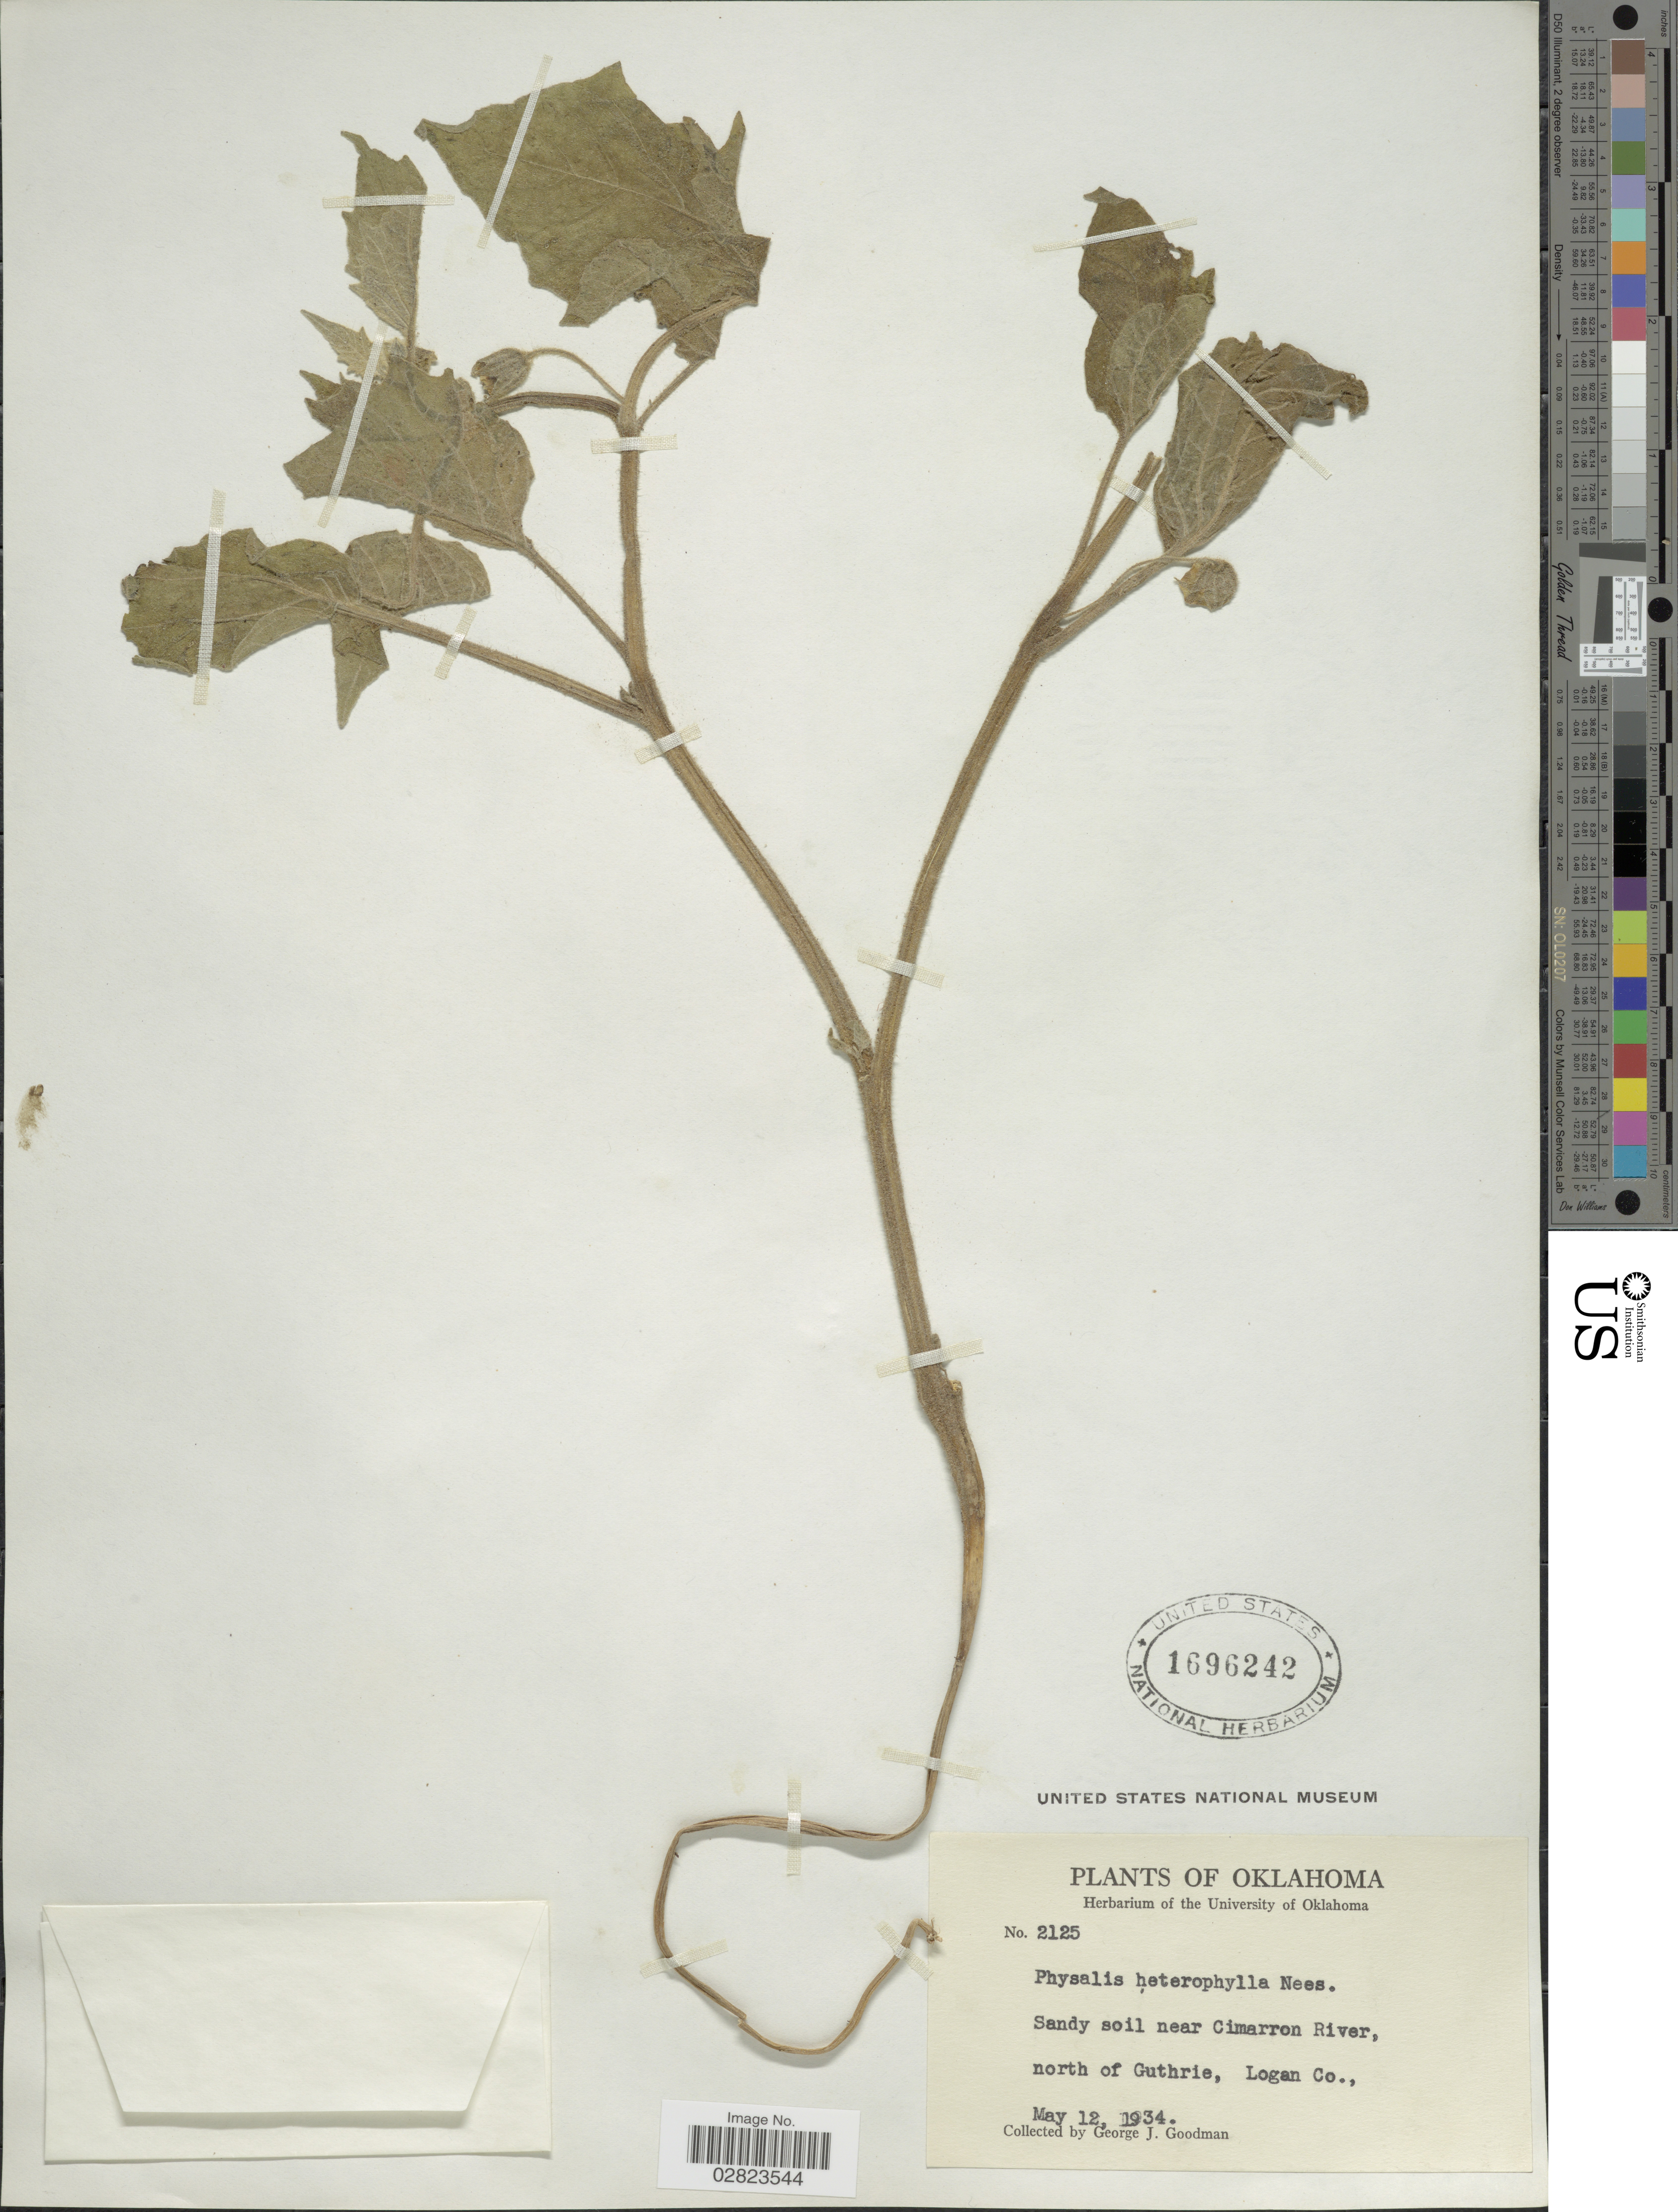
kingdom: Plantae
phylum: Tracheophyta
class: Magnoliopsida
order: Solanales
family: Solanaceae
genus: Physalis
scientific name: Physalis heterophylla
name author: Nees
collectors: G. J. Goodman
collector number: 2125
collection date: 1934-05-12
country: United States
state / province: Oklahoma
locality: Sandy soil near Cimarron River north of Guthrie, Logan Co.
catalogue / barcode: US 1696242